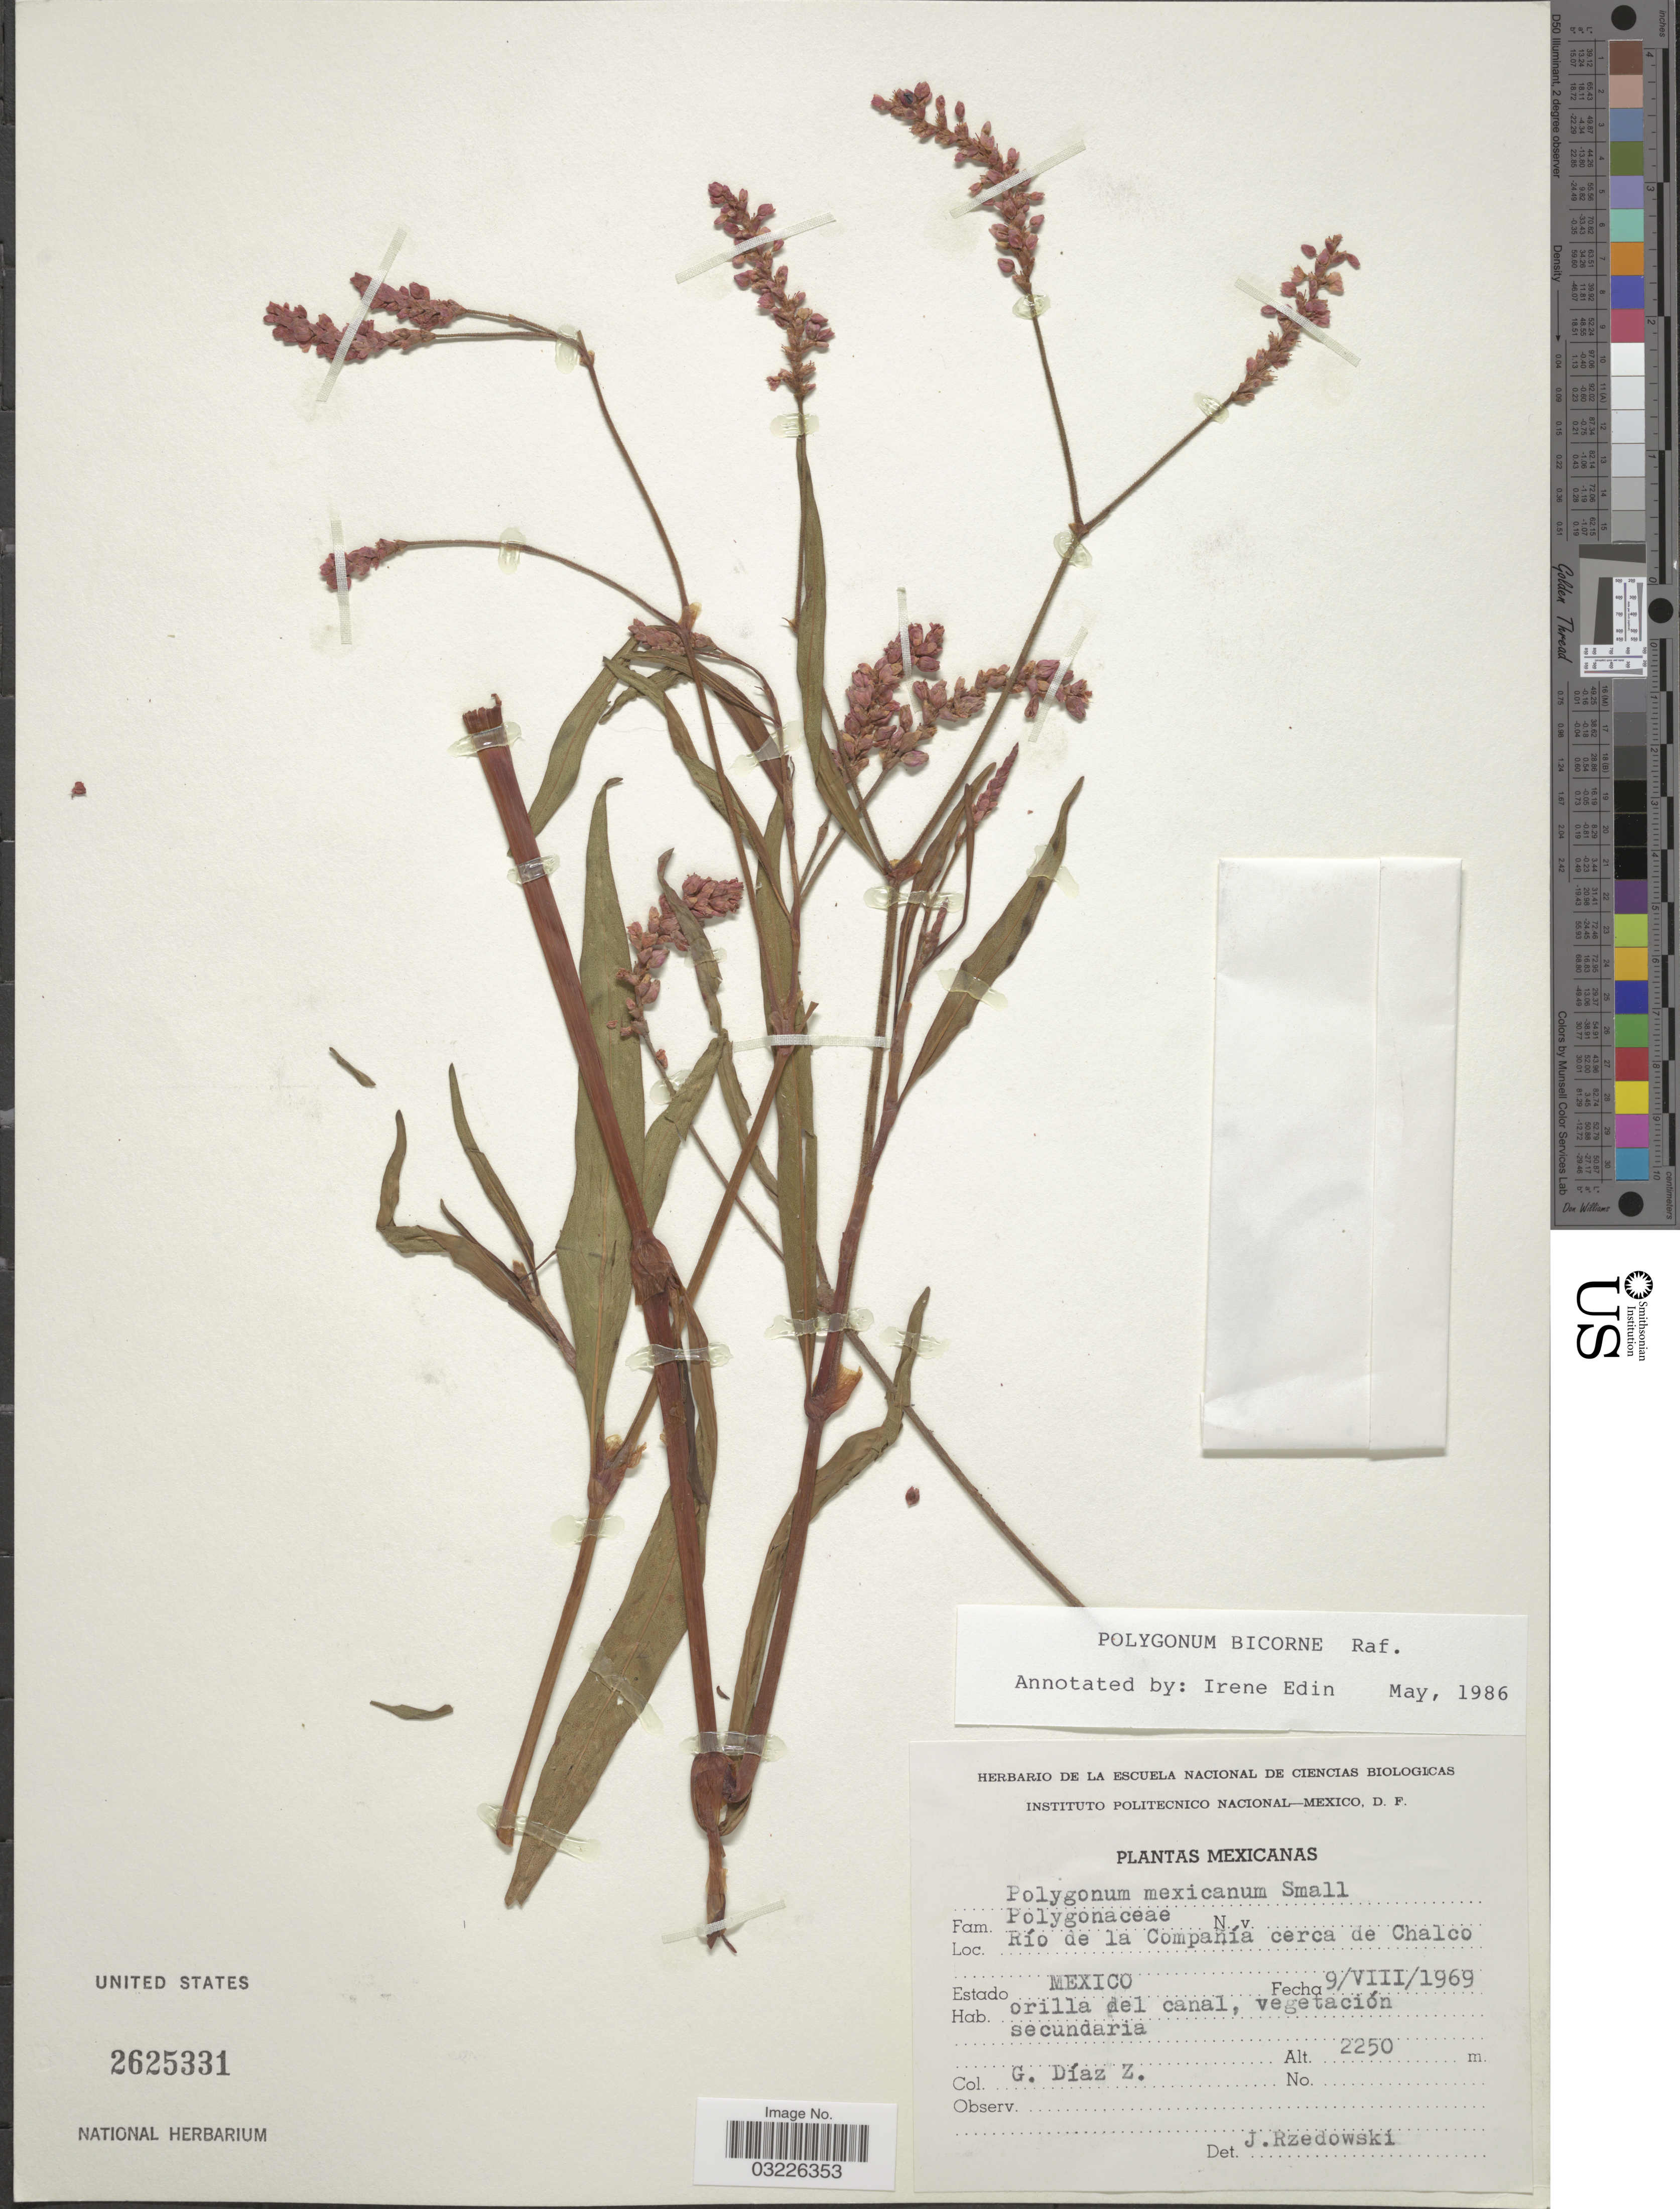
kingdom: Plantae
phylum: Tracheophyta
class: Magnoliopsida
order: Caryophyllales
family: Polygonaceae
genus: Polygonum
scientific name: Polygonum bicorne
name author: Raf.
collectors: G. Díaz Z.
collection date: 1969-08-09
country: Mexico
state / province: México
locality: Río de la Companía cerca de Chalco. Orilla del canal, vegetación secundaria.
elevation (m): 2250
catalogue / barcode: US 2625331